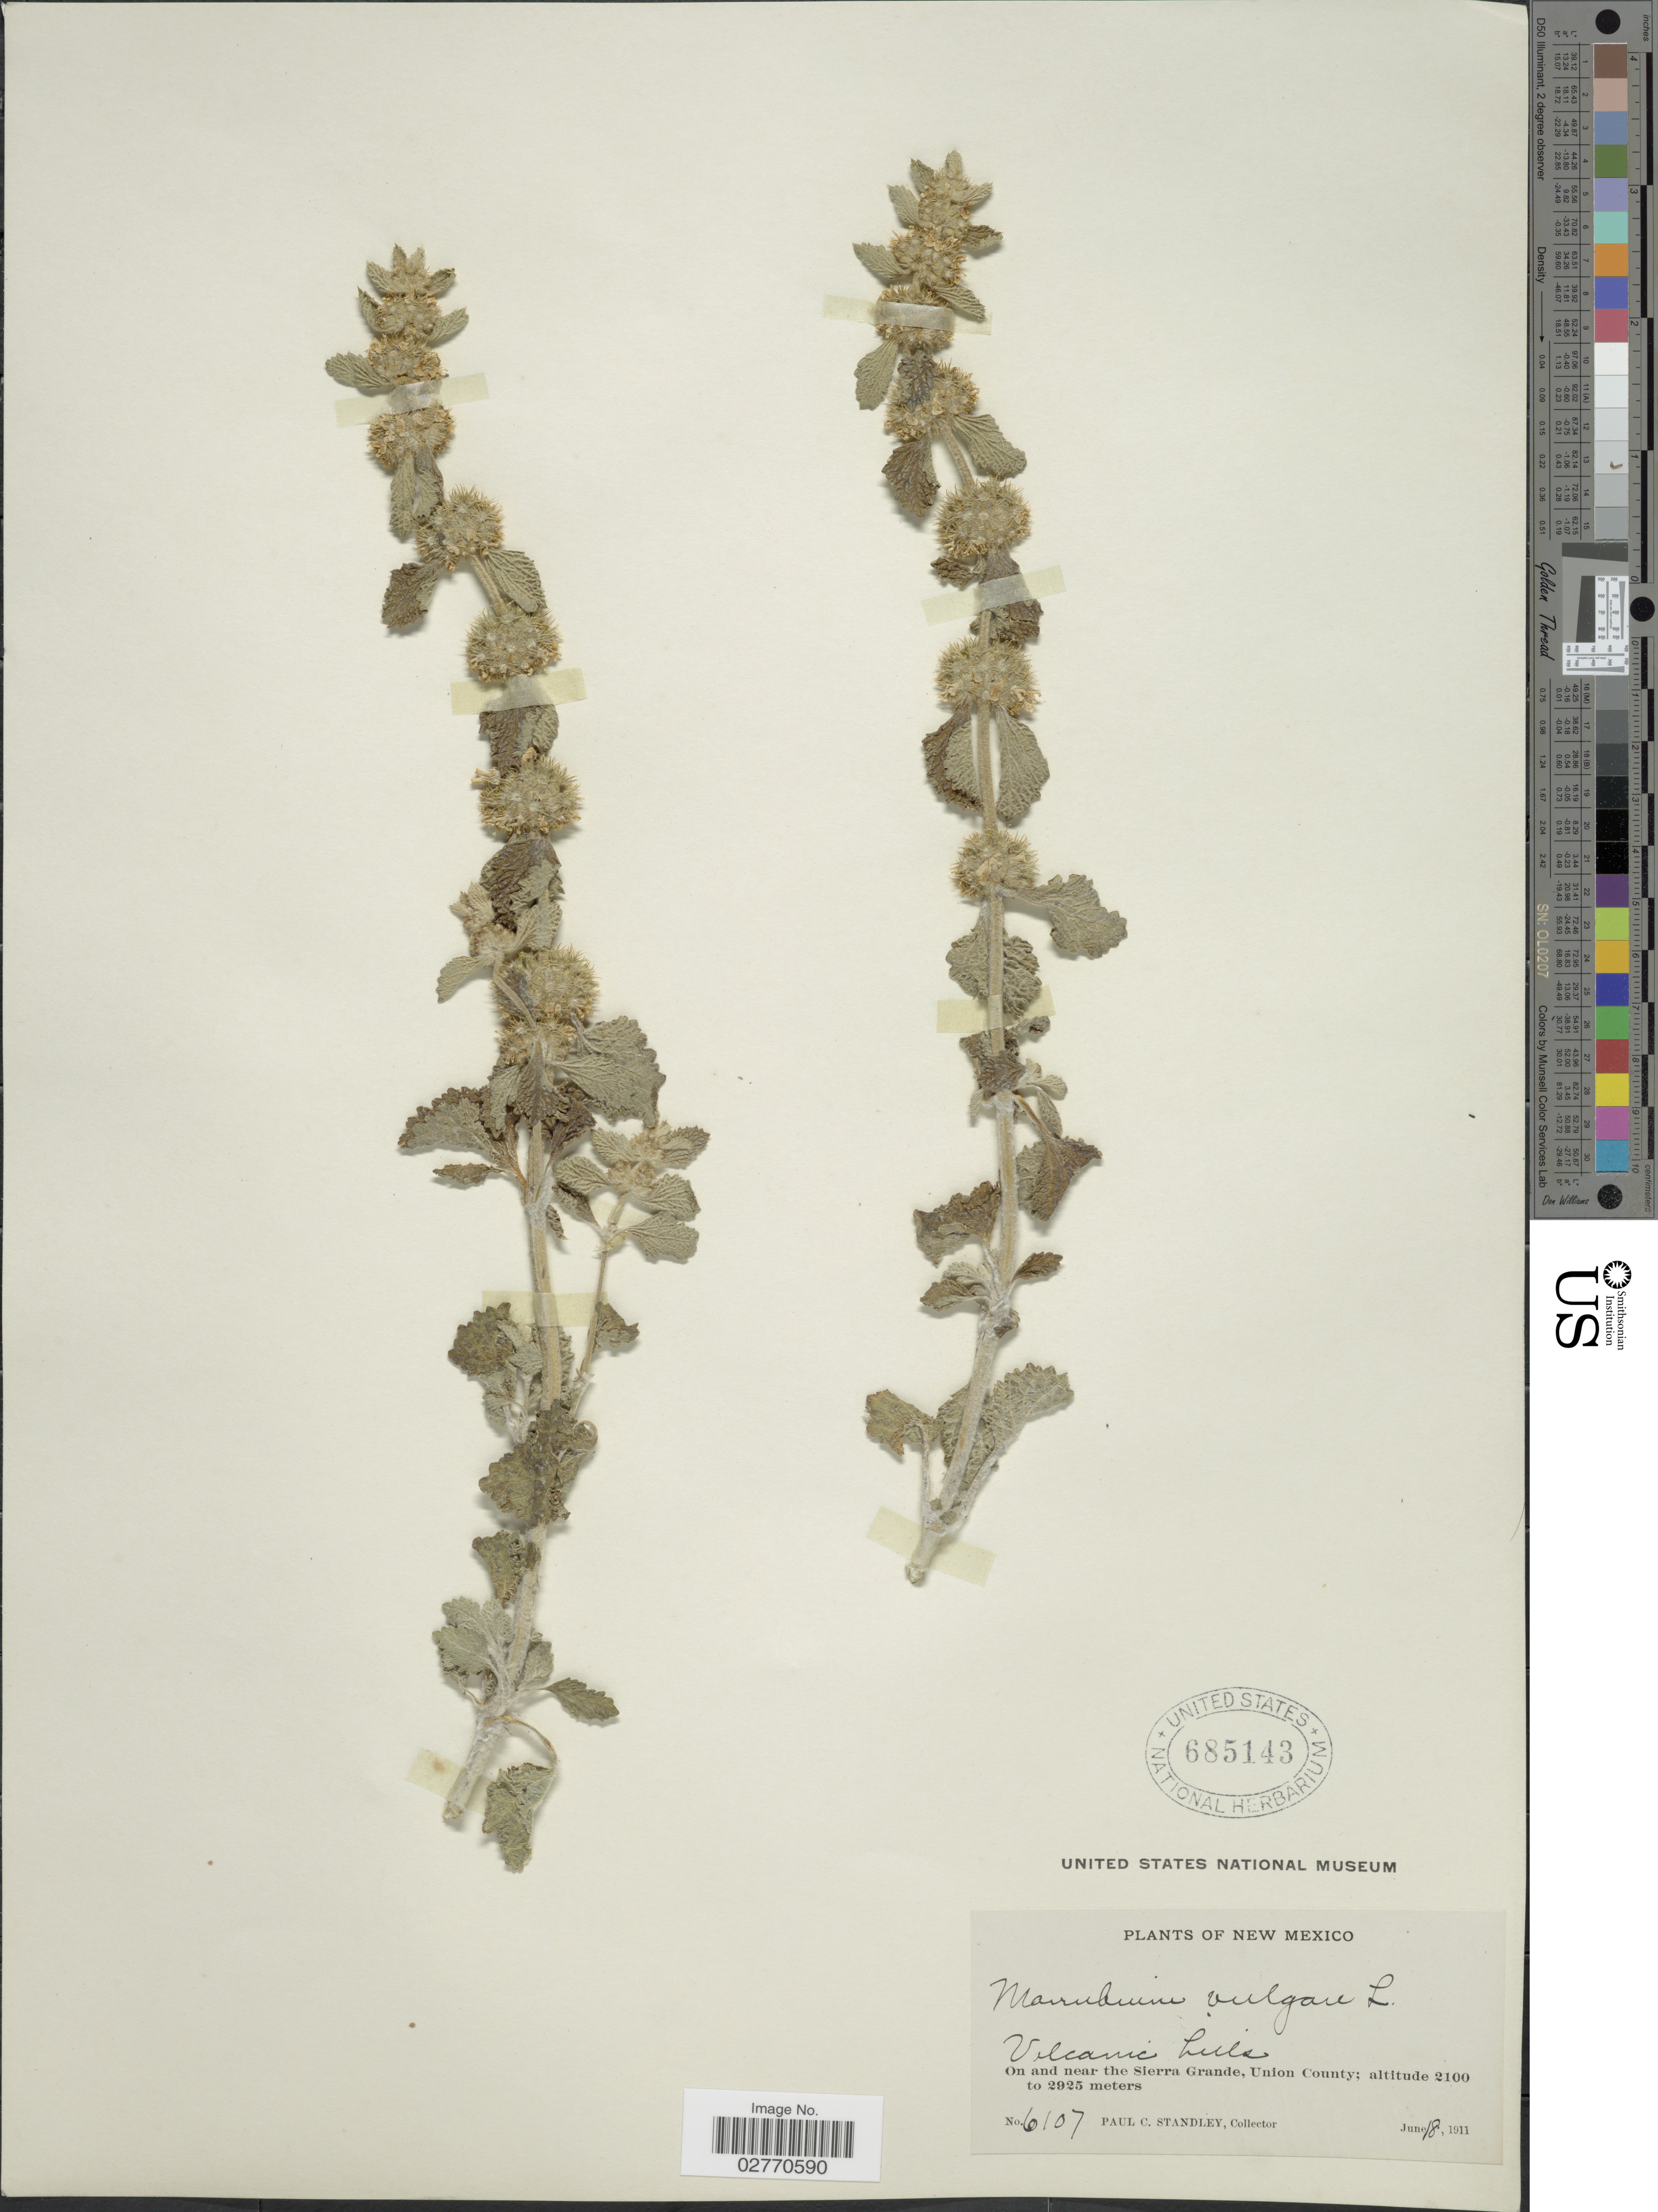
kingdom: Plantae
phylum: Tracheophyta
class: Magnoliopsida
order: Lamiales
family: Lamiaceae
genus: Marrubium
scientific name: Marrubium vulgare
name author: L.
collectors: P. C. Standley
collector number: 6107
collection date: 1911-06-18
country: United States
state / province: New Mexico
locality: Volcanic hills, on and near the Sierra Grande, Union County.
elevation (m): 2100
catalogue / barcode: US 685143